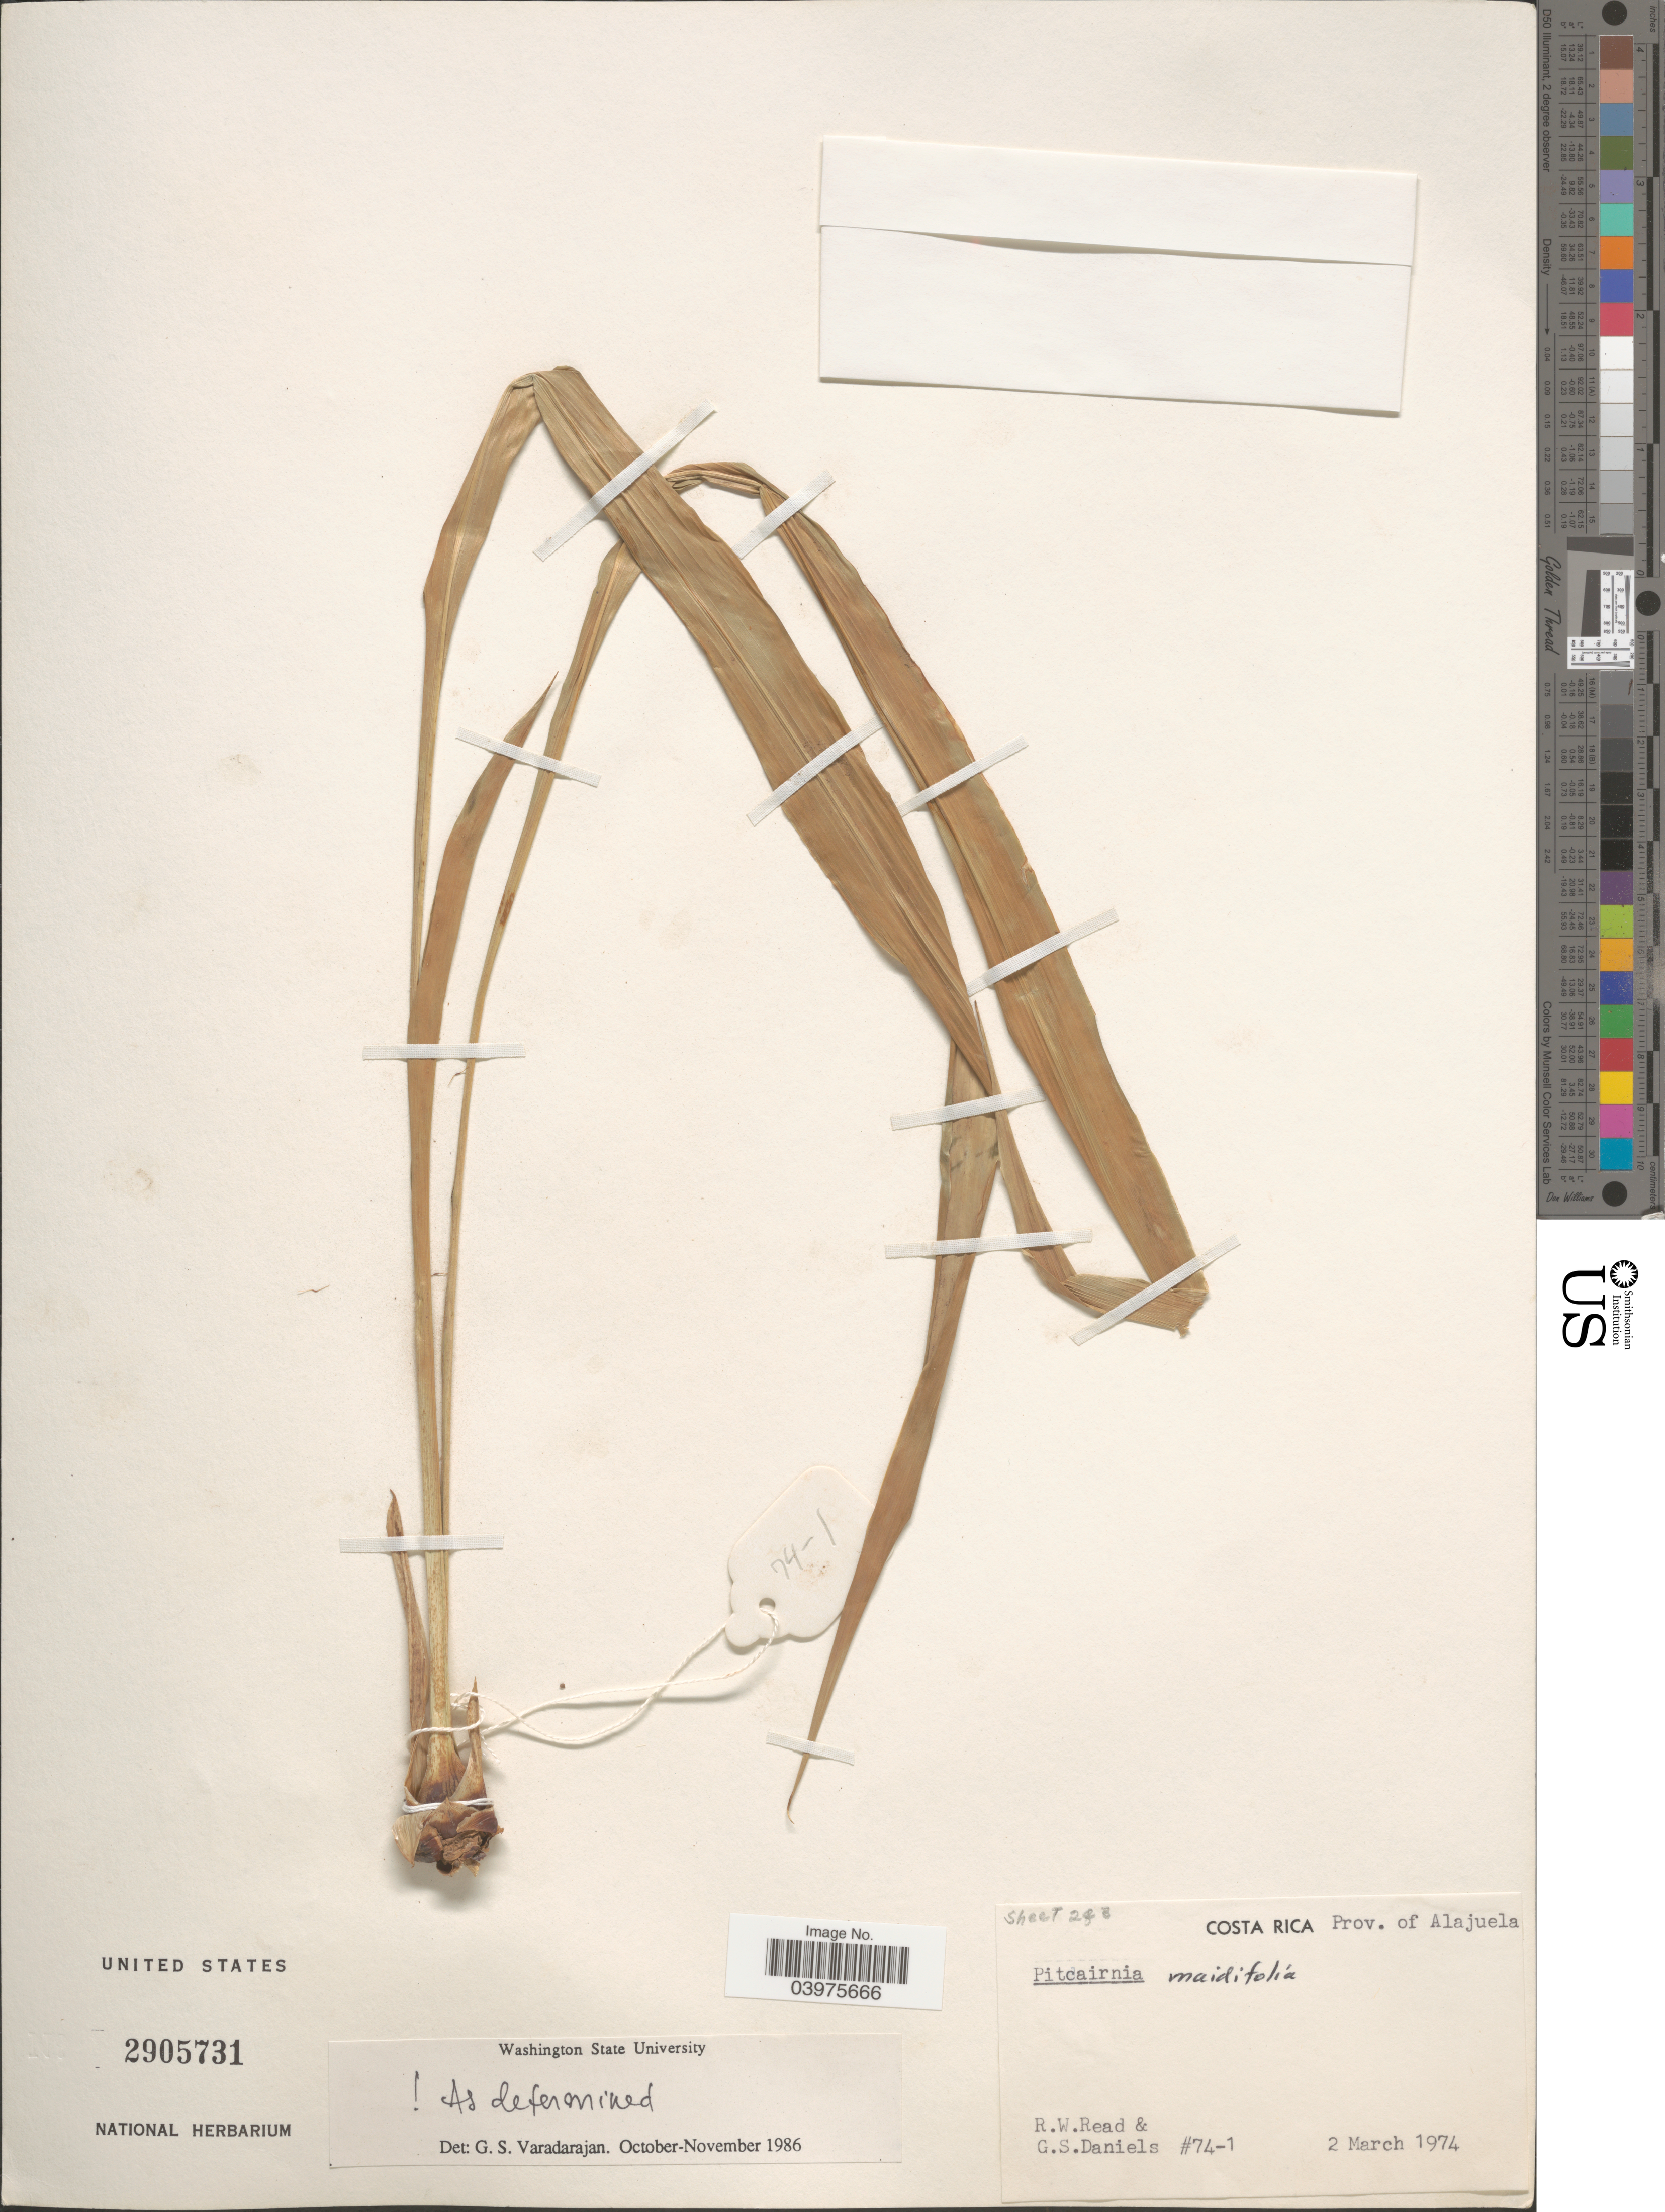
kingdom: Plantae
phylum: Tracheophyta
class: Liliopsida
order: Poales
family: Bromeliaceae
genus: Pitcairnia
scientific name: Pitcairnia maidifolia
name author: (C. Morren) Decne. ex Planch.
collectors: R. W. Read & G. S. Daniels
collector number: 74-1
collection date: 1974-03-02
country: Costa Rica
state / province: Alajuela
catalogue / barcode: US 2905731